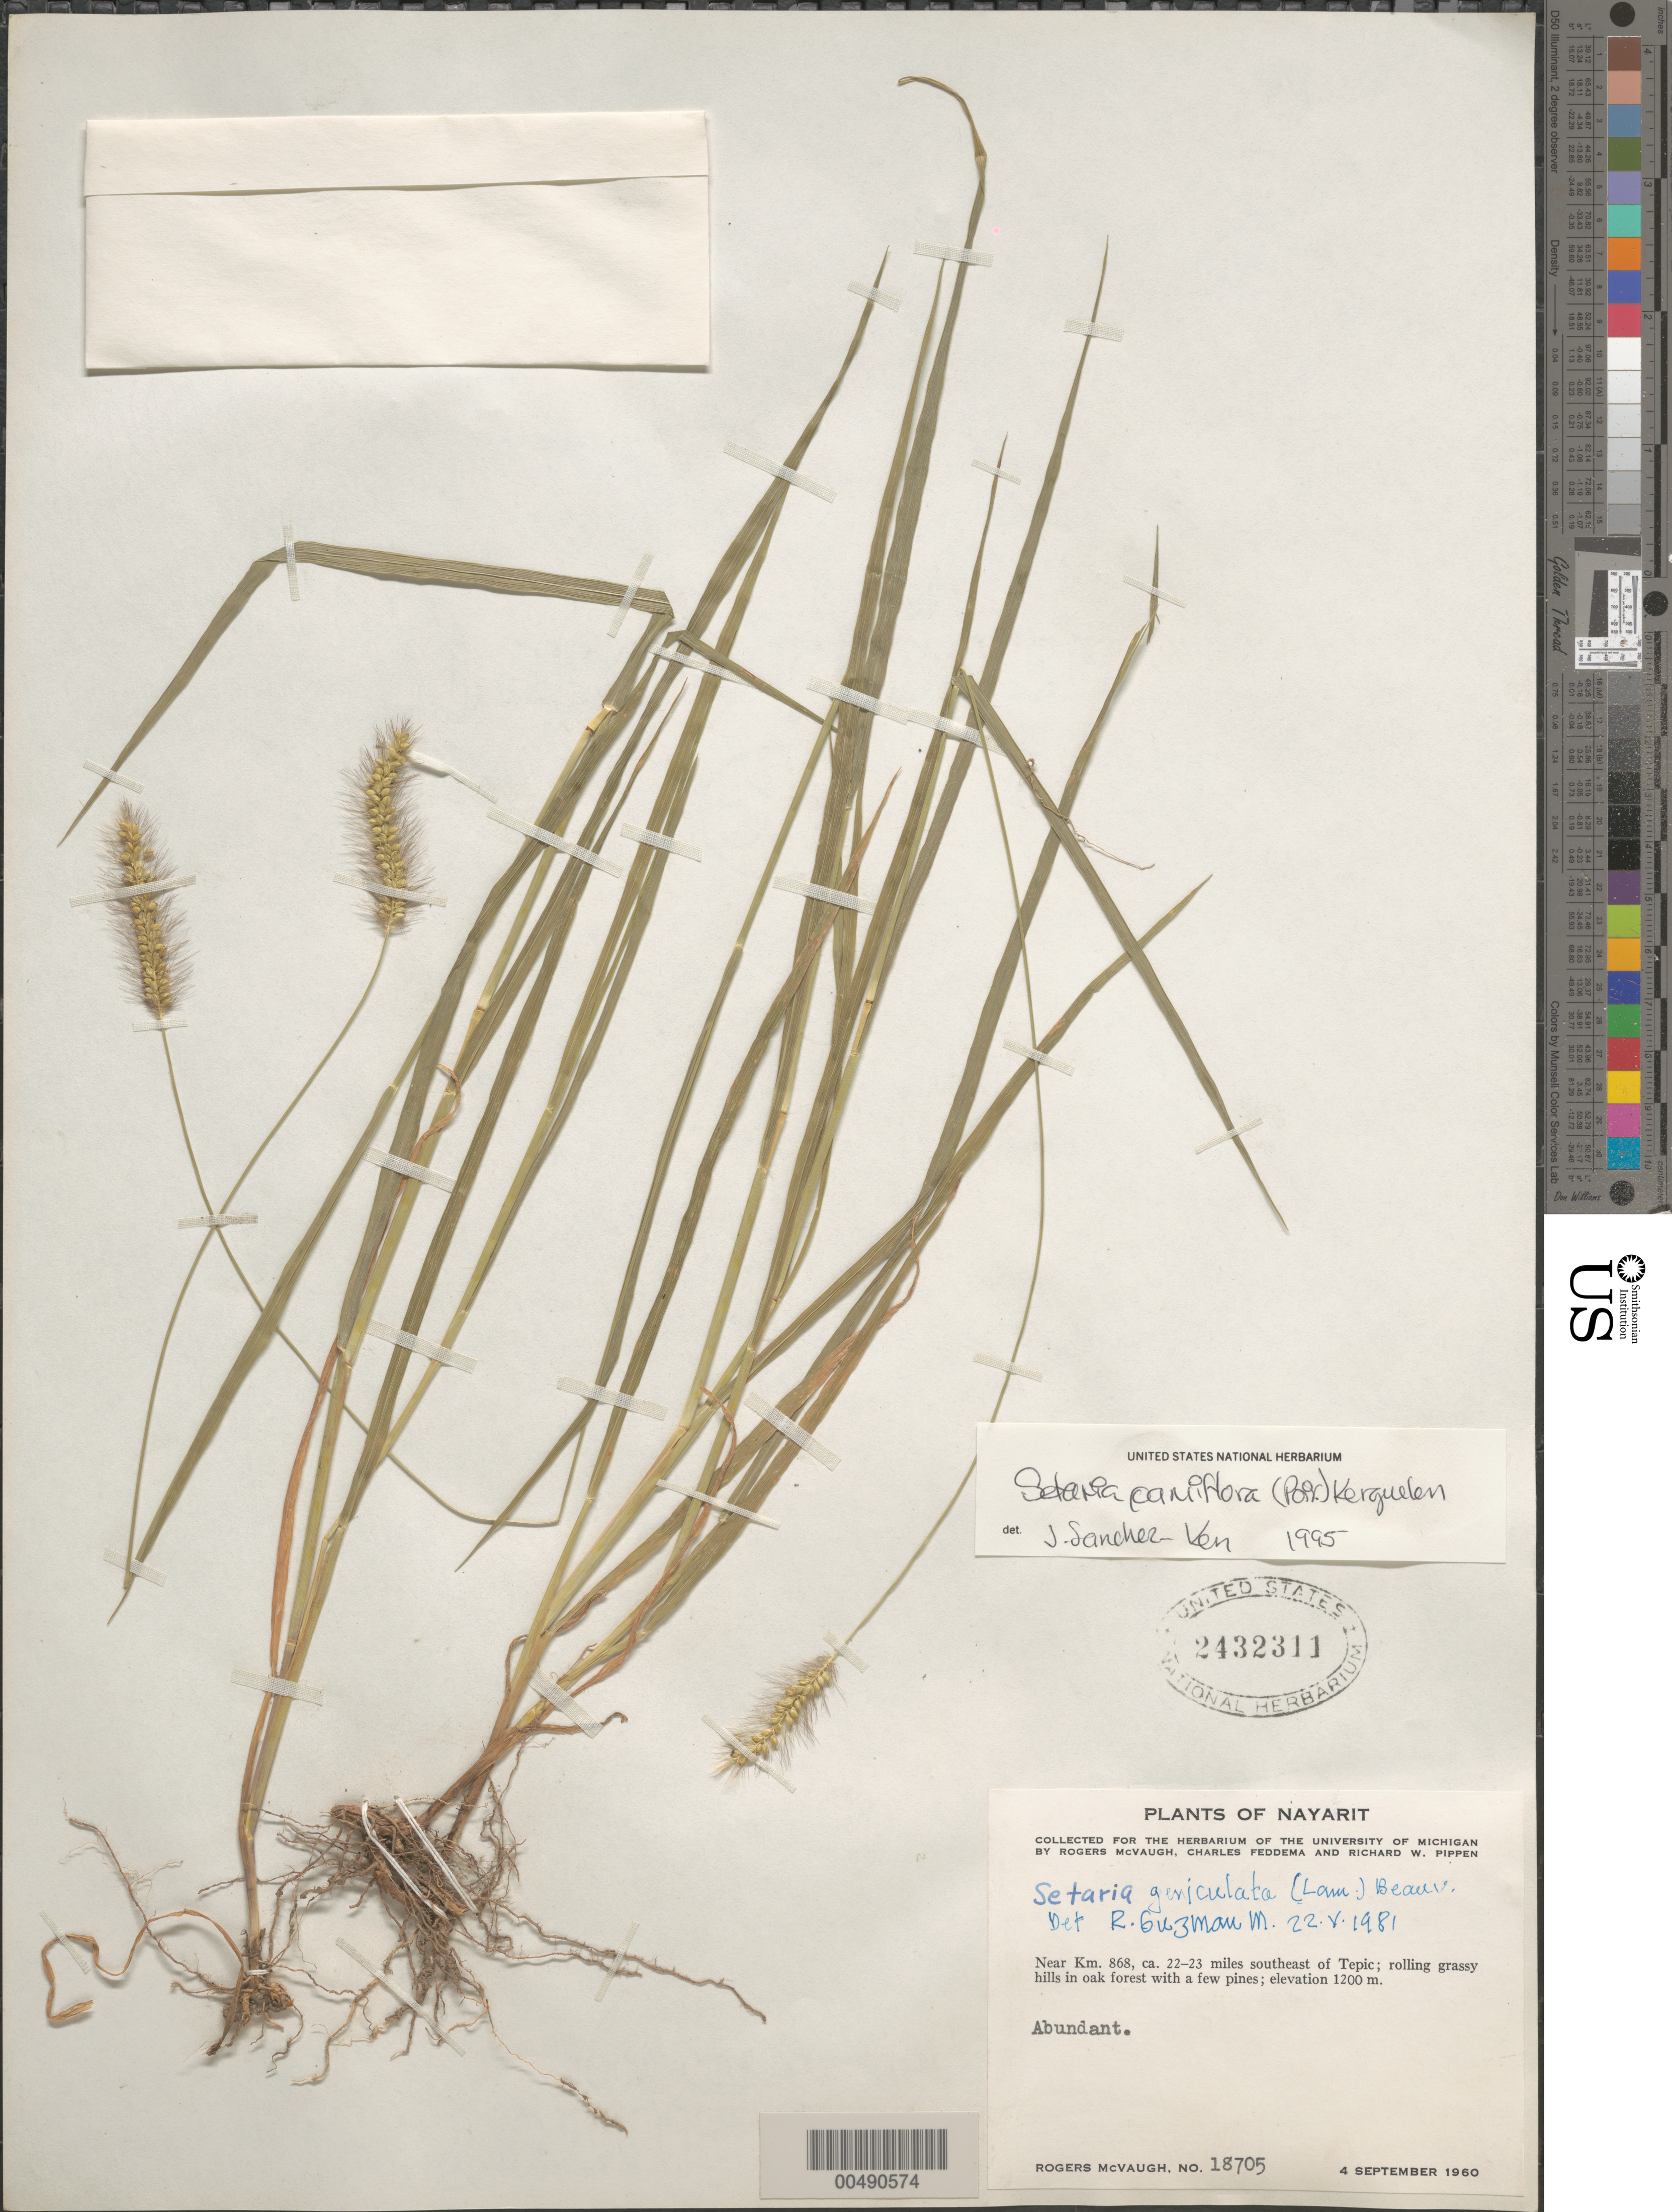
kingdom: Plantae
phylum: Tracheophyta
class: Liliopsida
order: Poales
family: Poaceae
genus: Setaria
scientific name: Setaria parviflora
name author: (Poir.) Kerguélen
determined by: Sánchez-Ken, J. G.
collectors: R. McVaugh, C. Feddema & R. W. Pippen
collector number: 18705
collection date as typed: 4 Sep 1960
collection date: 1960-09-04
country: Mexico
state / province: Nayarit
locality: Near Km 868, ca 22-23 mi SE of Tepic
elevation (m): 1200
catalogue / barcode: US 2432311